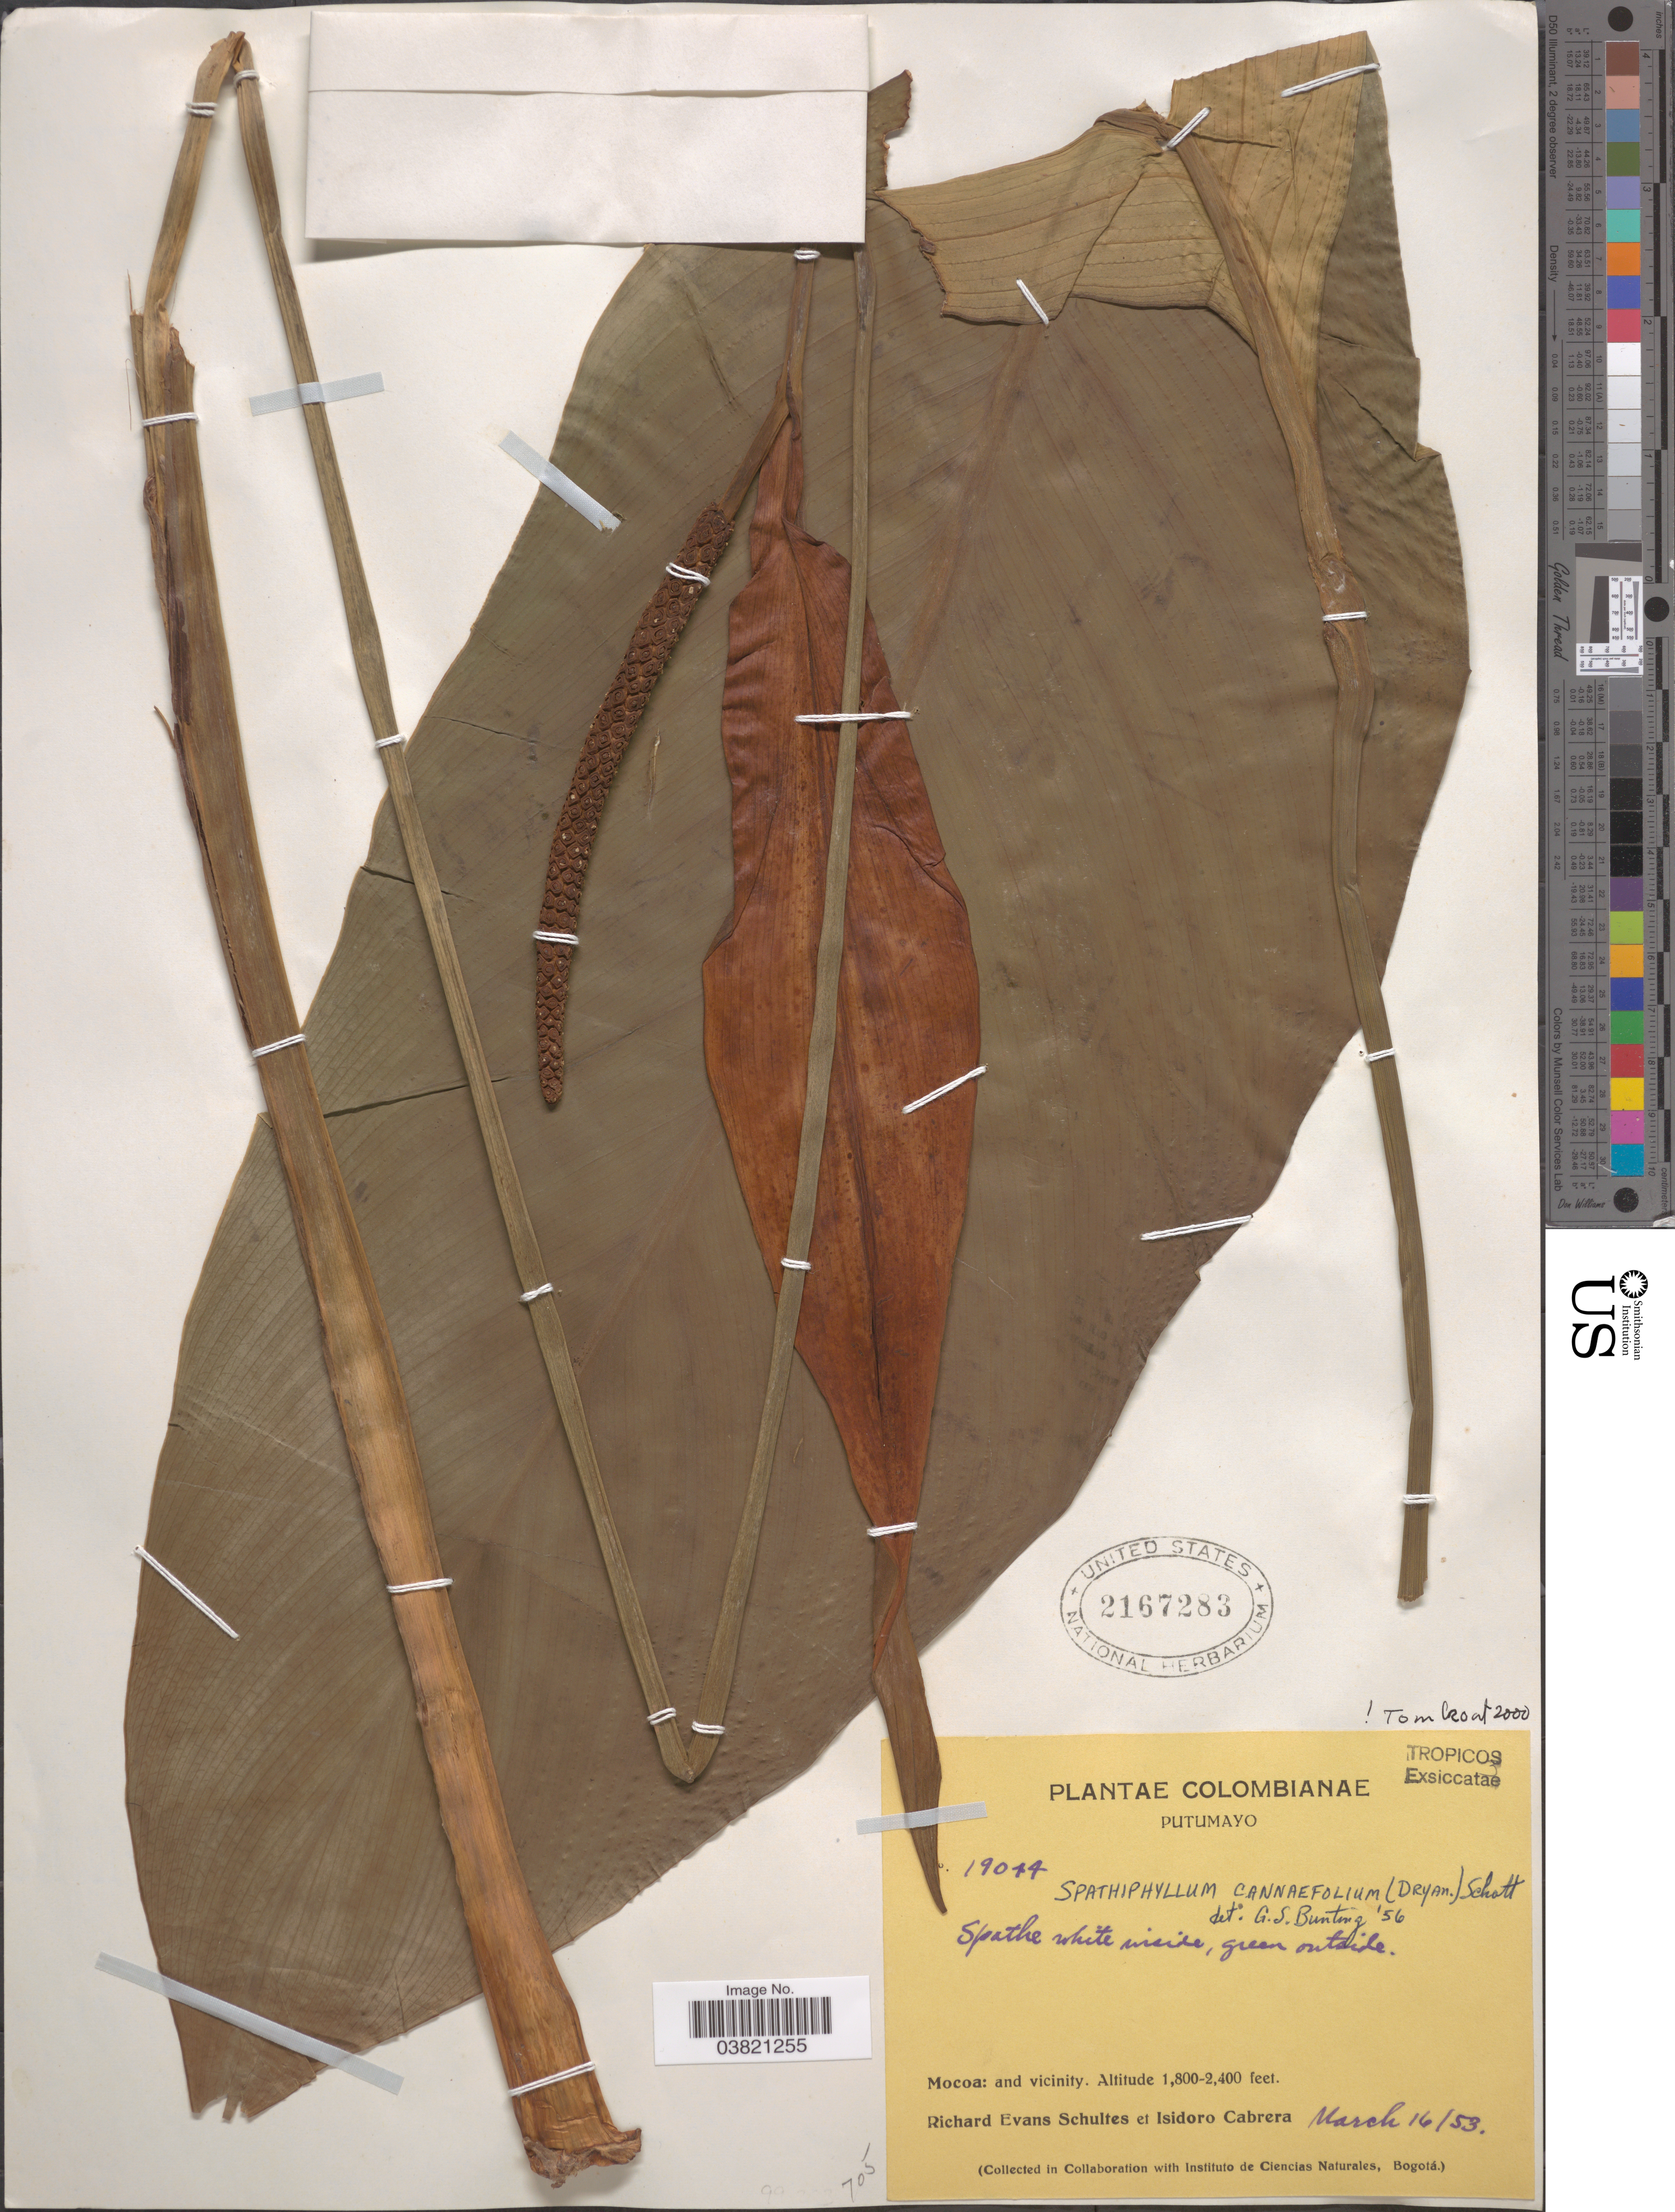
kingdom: Plantae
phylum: Tracheophyta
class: Liliopsida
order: Alismatales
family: Araceae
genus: Spathiphyllum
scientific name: Spathiphyllum cannifolium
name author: (Dryand. ex Sims) Schott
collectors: R. E. Schultes & I. Cabrera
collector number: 19044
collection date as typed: Transcribed d/m/y: 16/3/53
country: Colombia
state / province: Putumayo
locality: Mocoa: and vicinity.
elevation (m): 549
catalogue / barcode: US 2167283